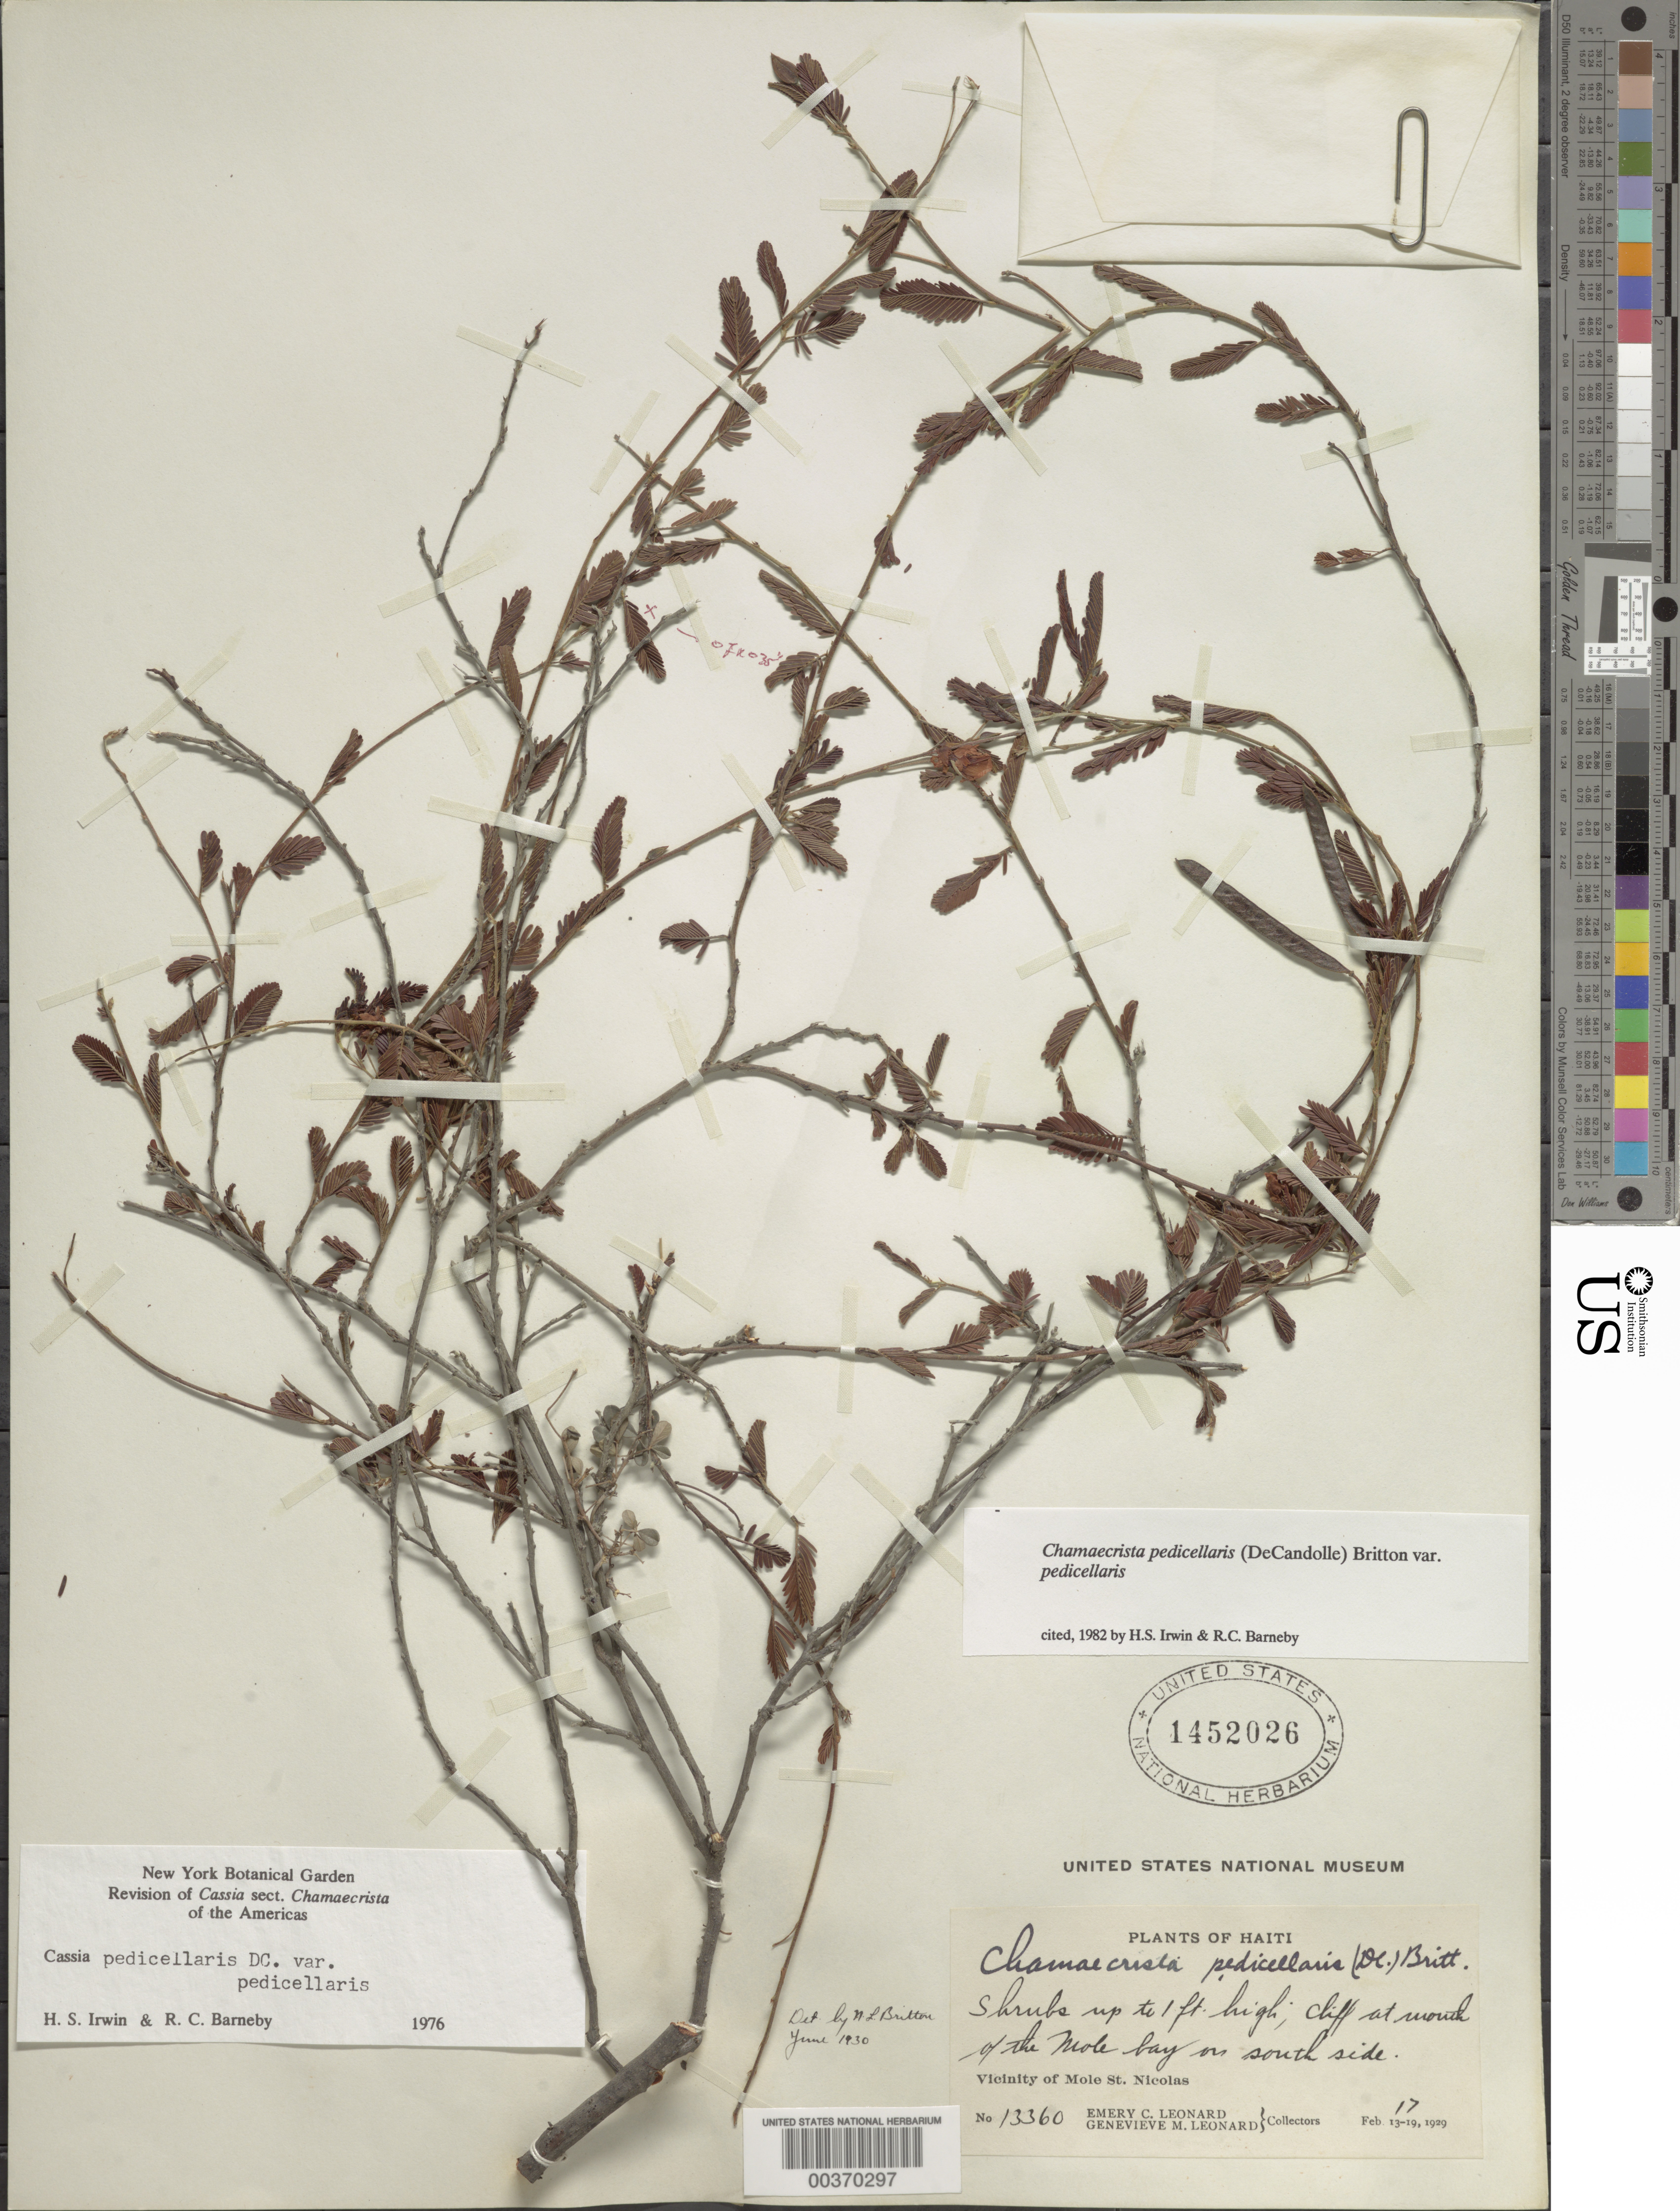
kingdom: Plantae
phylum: Tracheophyta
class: Magnoliopsida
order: Fabales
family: Fabaceae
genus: Chamaecrista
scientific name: Chamaecrista pedicellaris var. pedicellaris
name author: Britton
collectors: E. C. Leonard & G. M. Leonard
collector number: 13360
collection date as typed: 17 Feb 1929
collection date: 1929-02-17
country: Haiti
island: Hispaniola Island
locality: Cliff at mouth of the mole bay on s side; vicinity of mole st. nicolas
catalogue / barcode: US 1452026